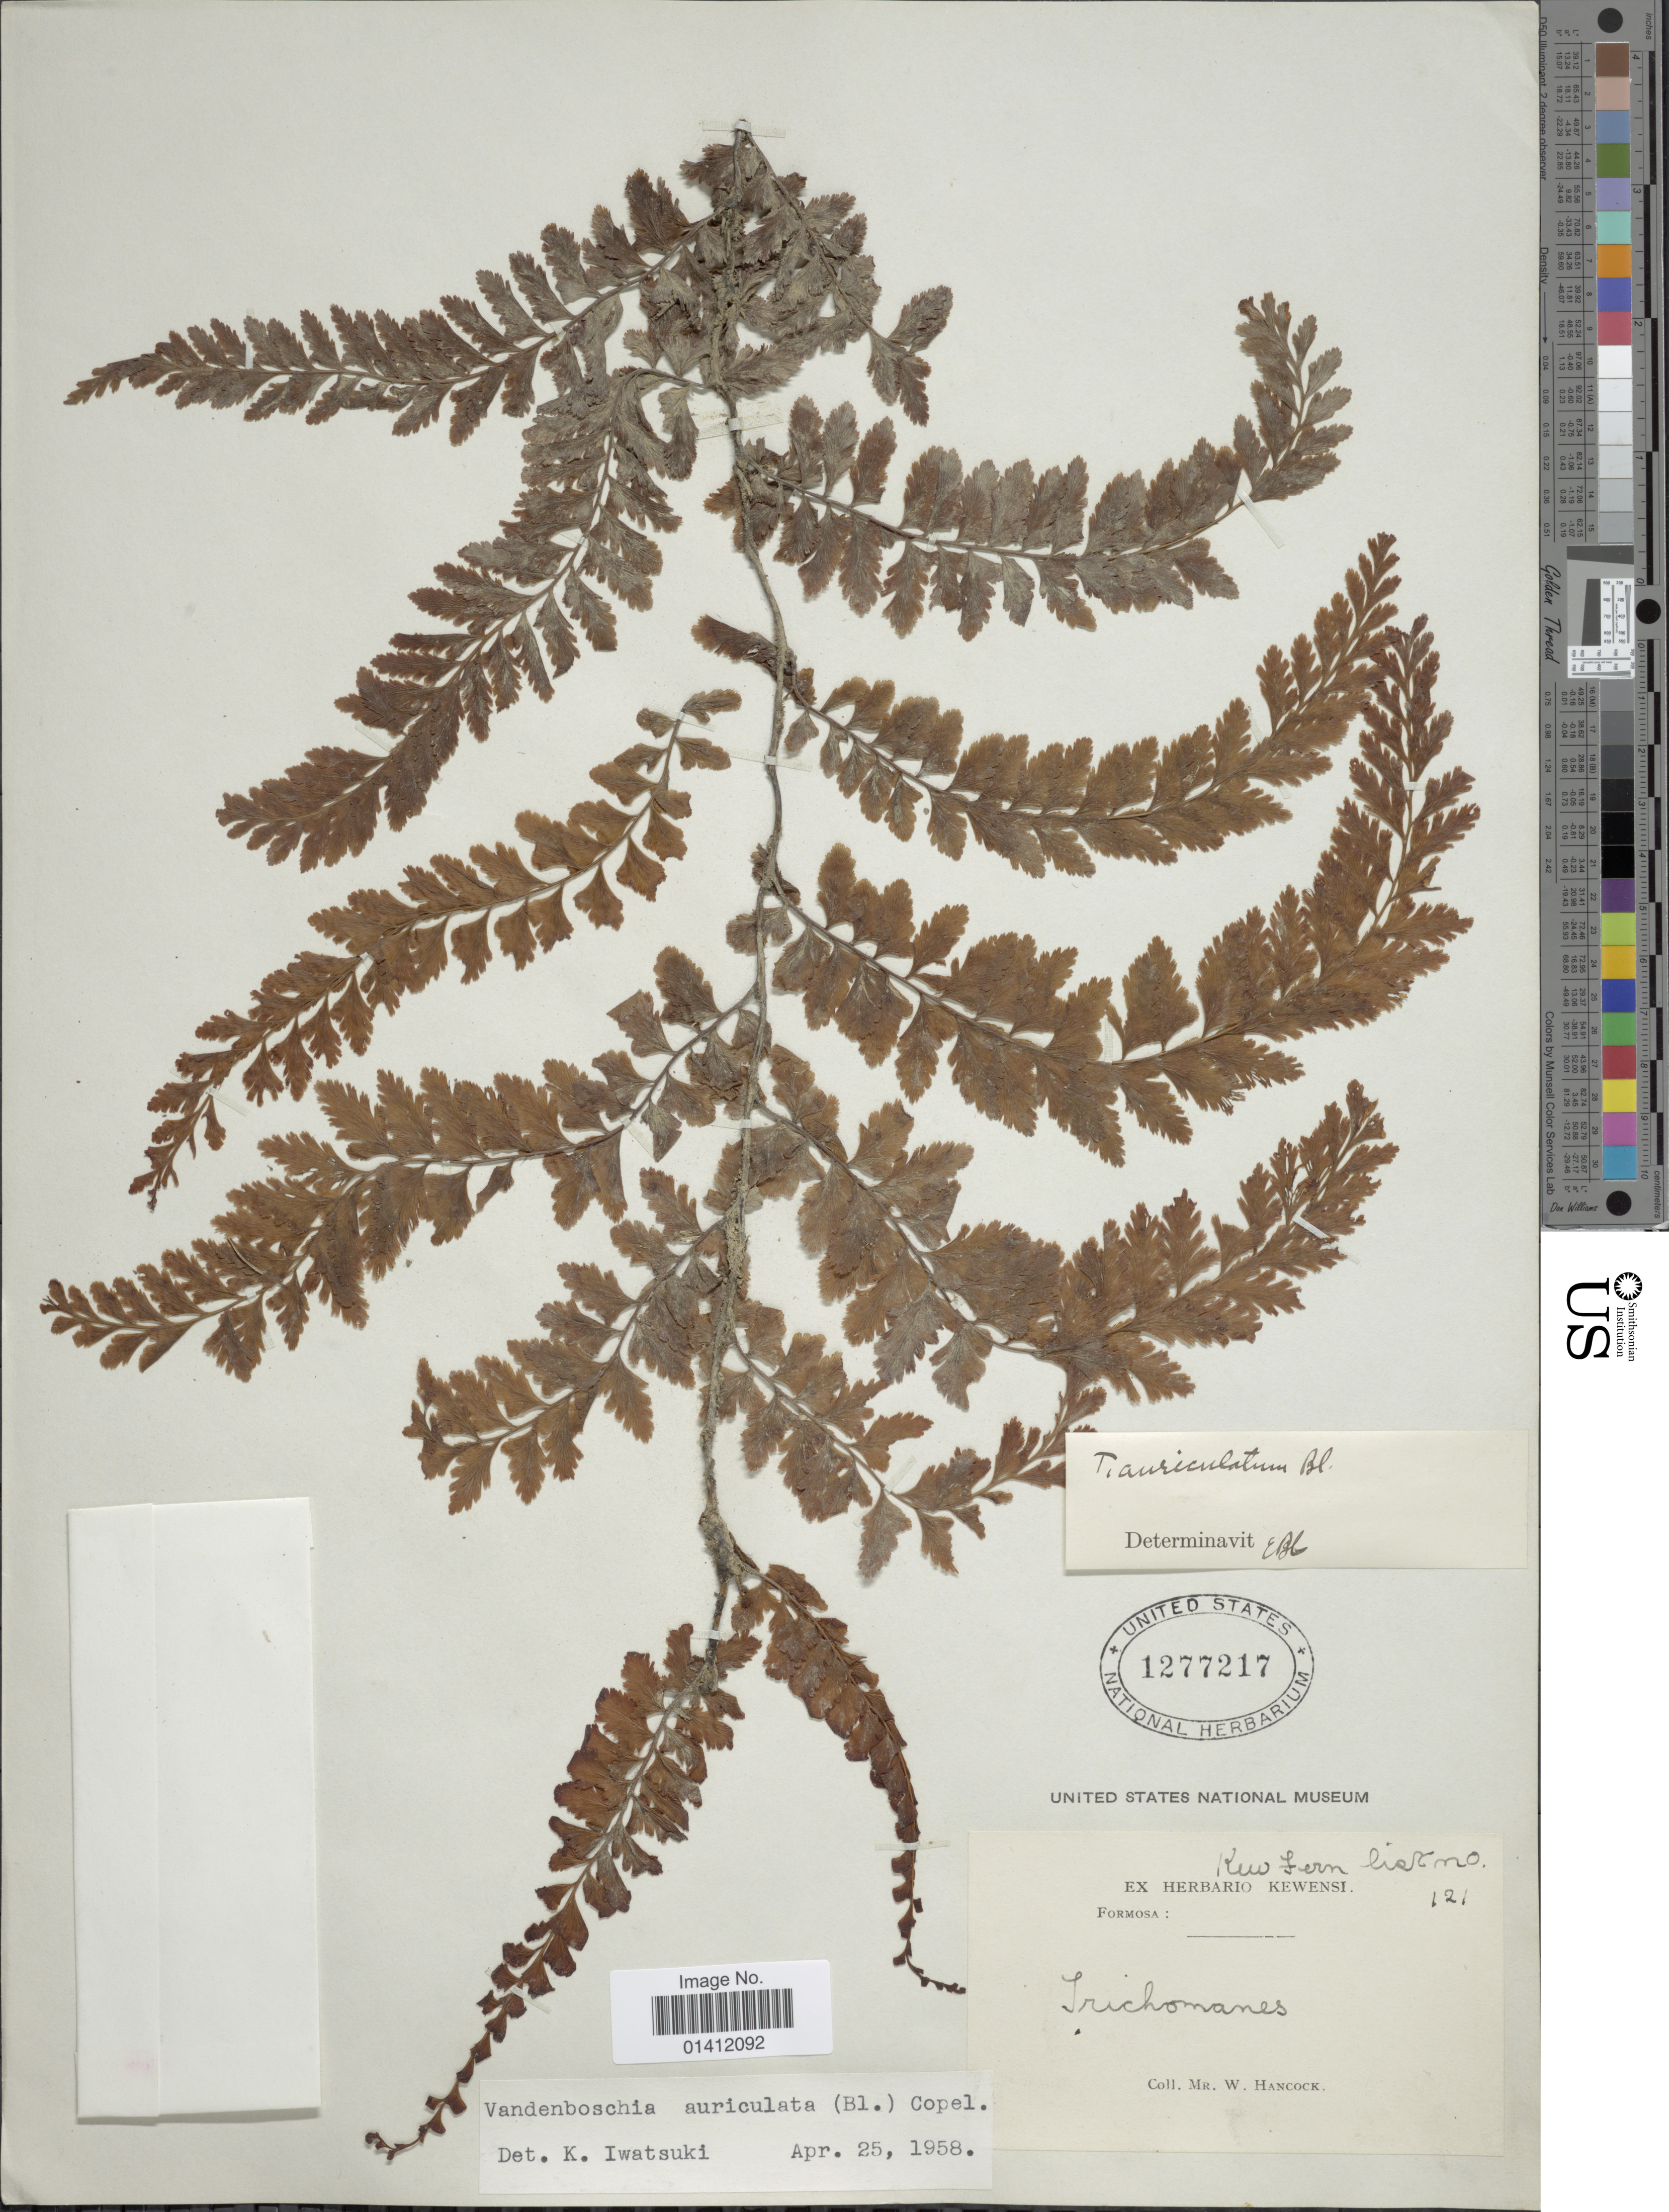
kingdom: Plantae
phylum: Tracheophyta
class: Polypodiopsida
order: Hymenophyllales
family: Hymenophyllaceae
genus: Vandenboschia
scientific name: Vandenboschia auriculata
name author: (Blume) Copel.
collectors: W. Hancock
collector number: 121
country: Taiwan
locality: Formosa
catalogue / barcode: US 1277217